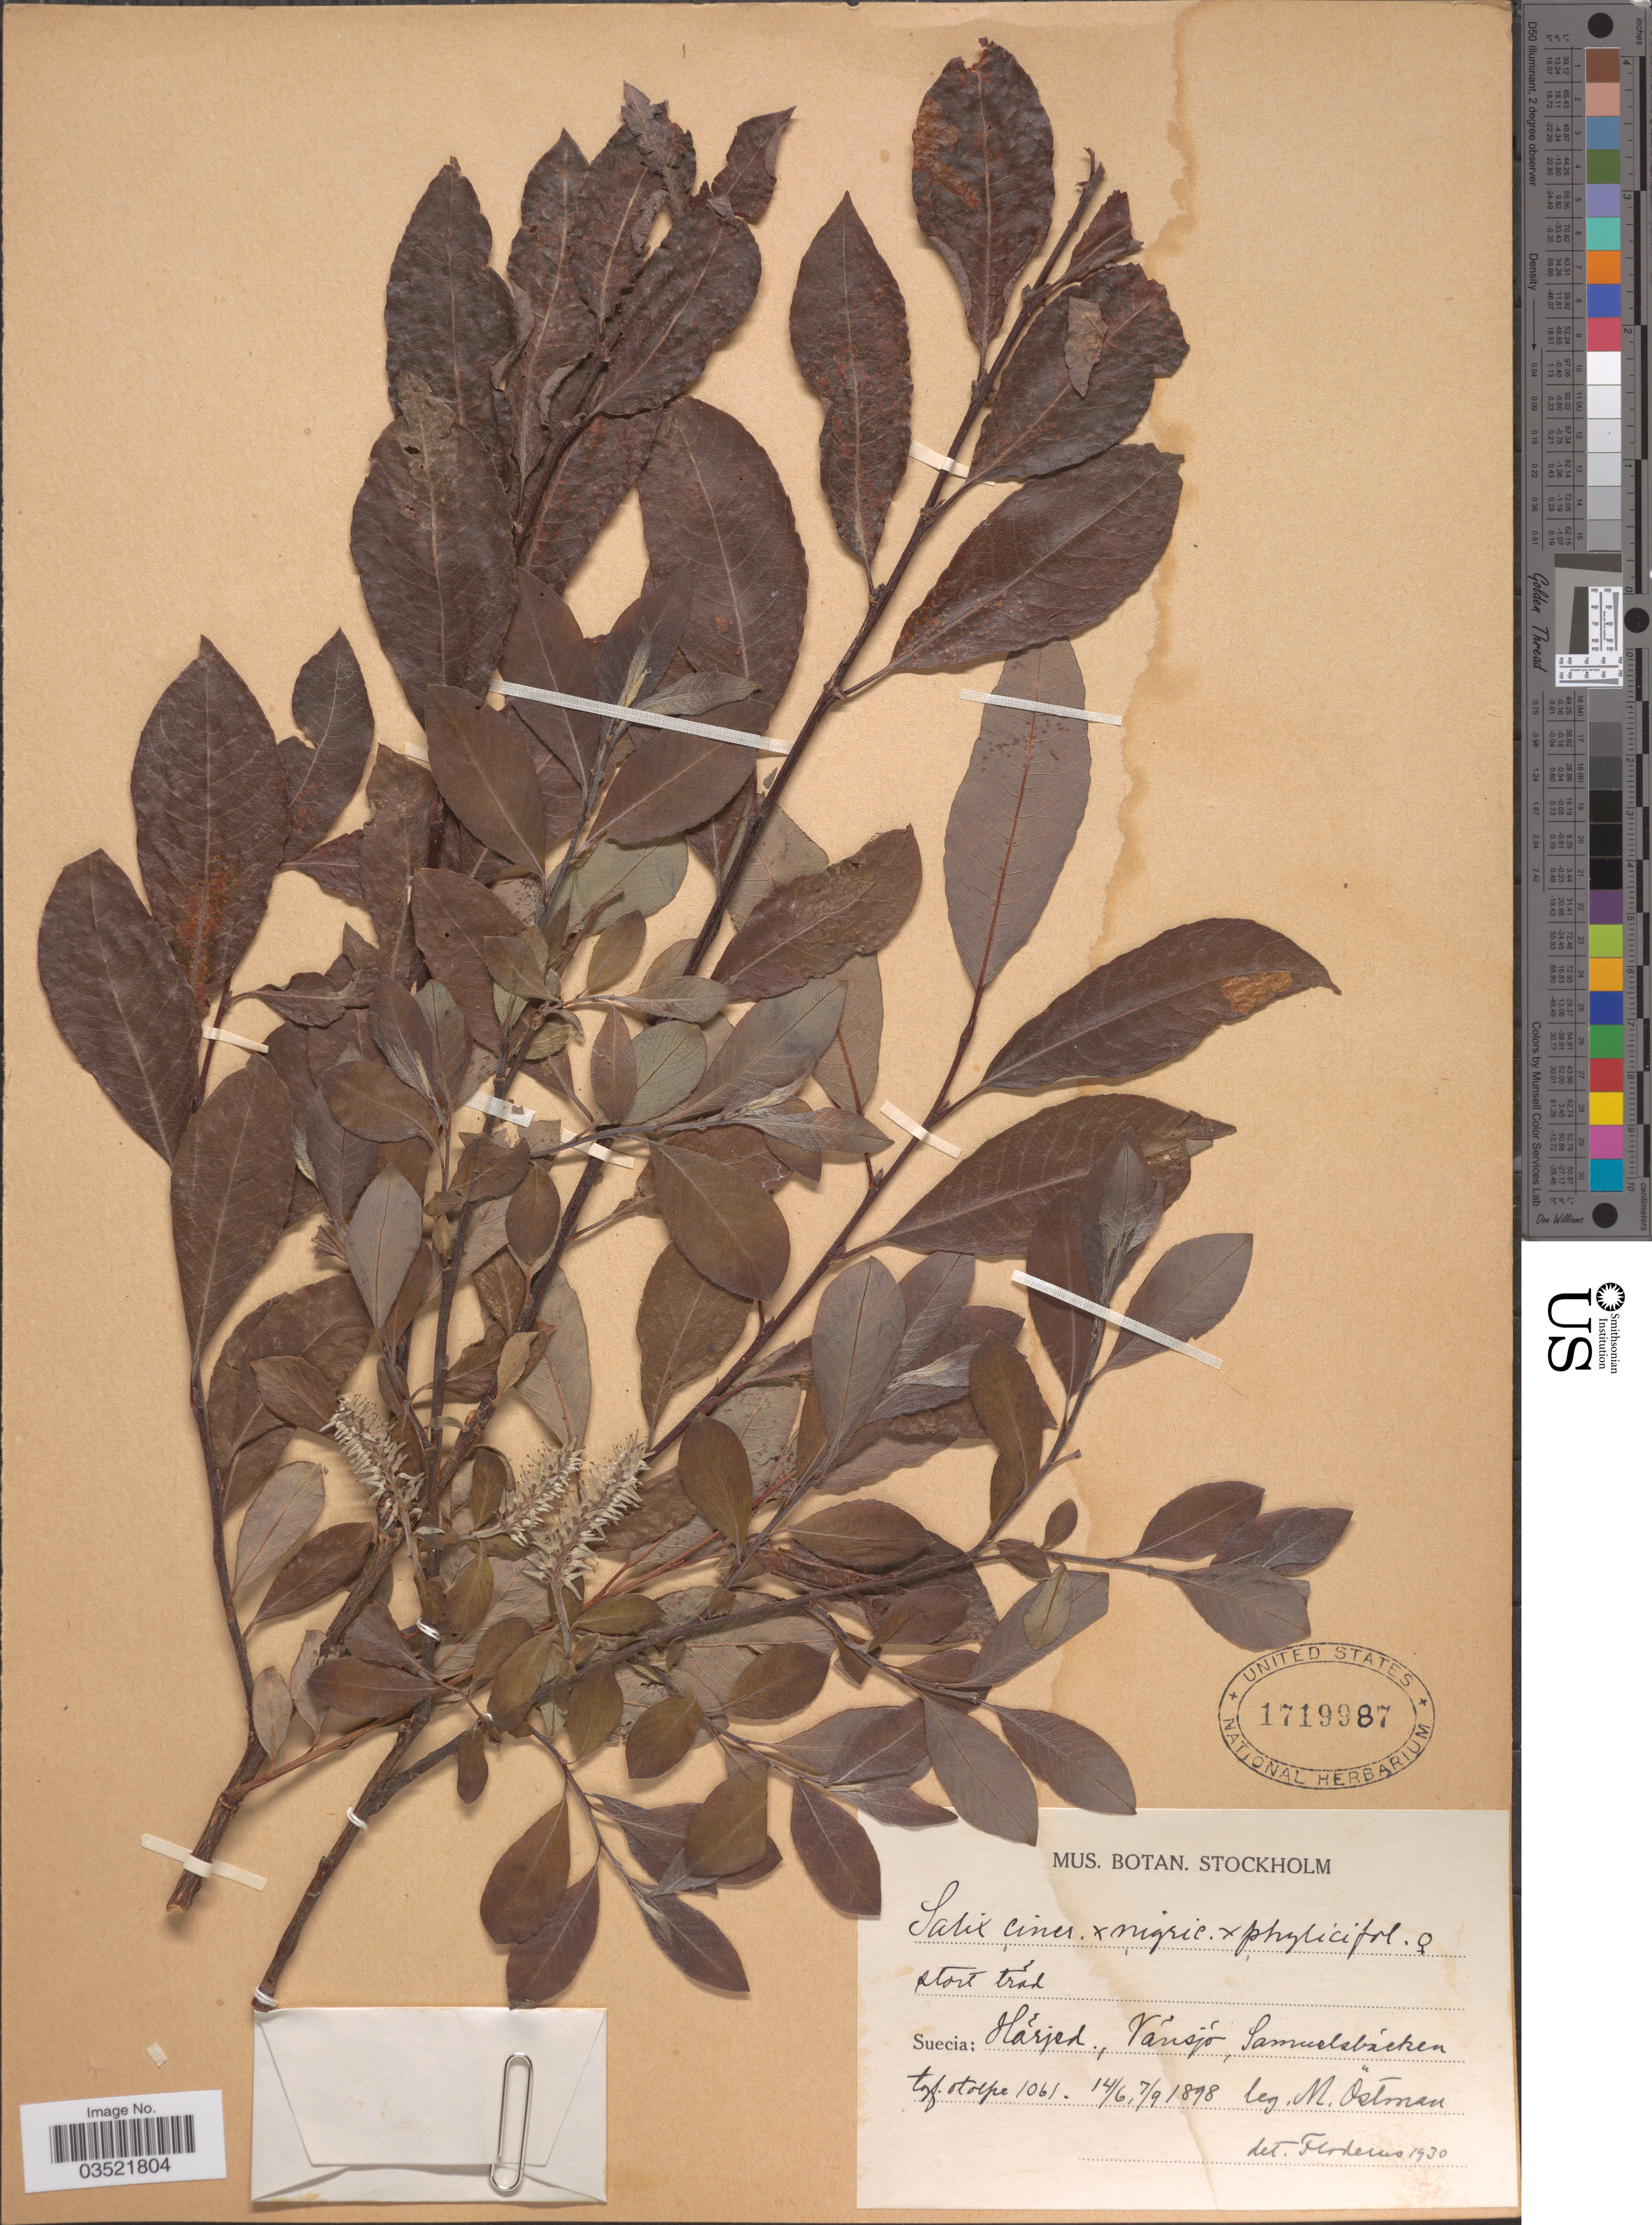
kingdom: Plantae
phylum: Tracheophyta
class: Magnoliopsida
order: Malpighiales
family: Salicaceae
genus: Salix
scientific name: Salix cinerea x S. nigricans Sm. x S. phylicifolia L.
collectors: M. Östman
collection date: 1898-06-14/1898-09-07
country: Sweden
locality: Suecia: Hârjed., Vânsjó, Samuelsbácken torf stolpe 1061.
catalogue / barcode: US 1719987